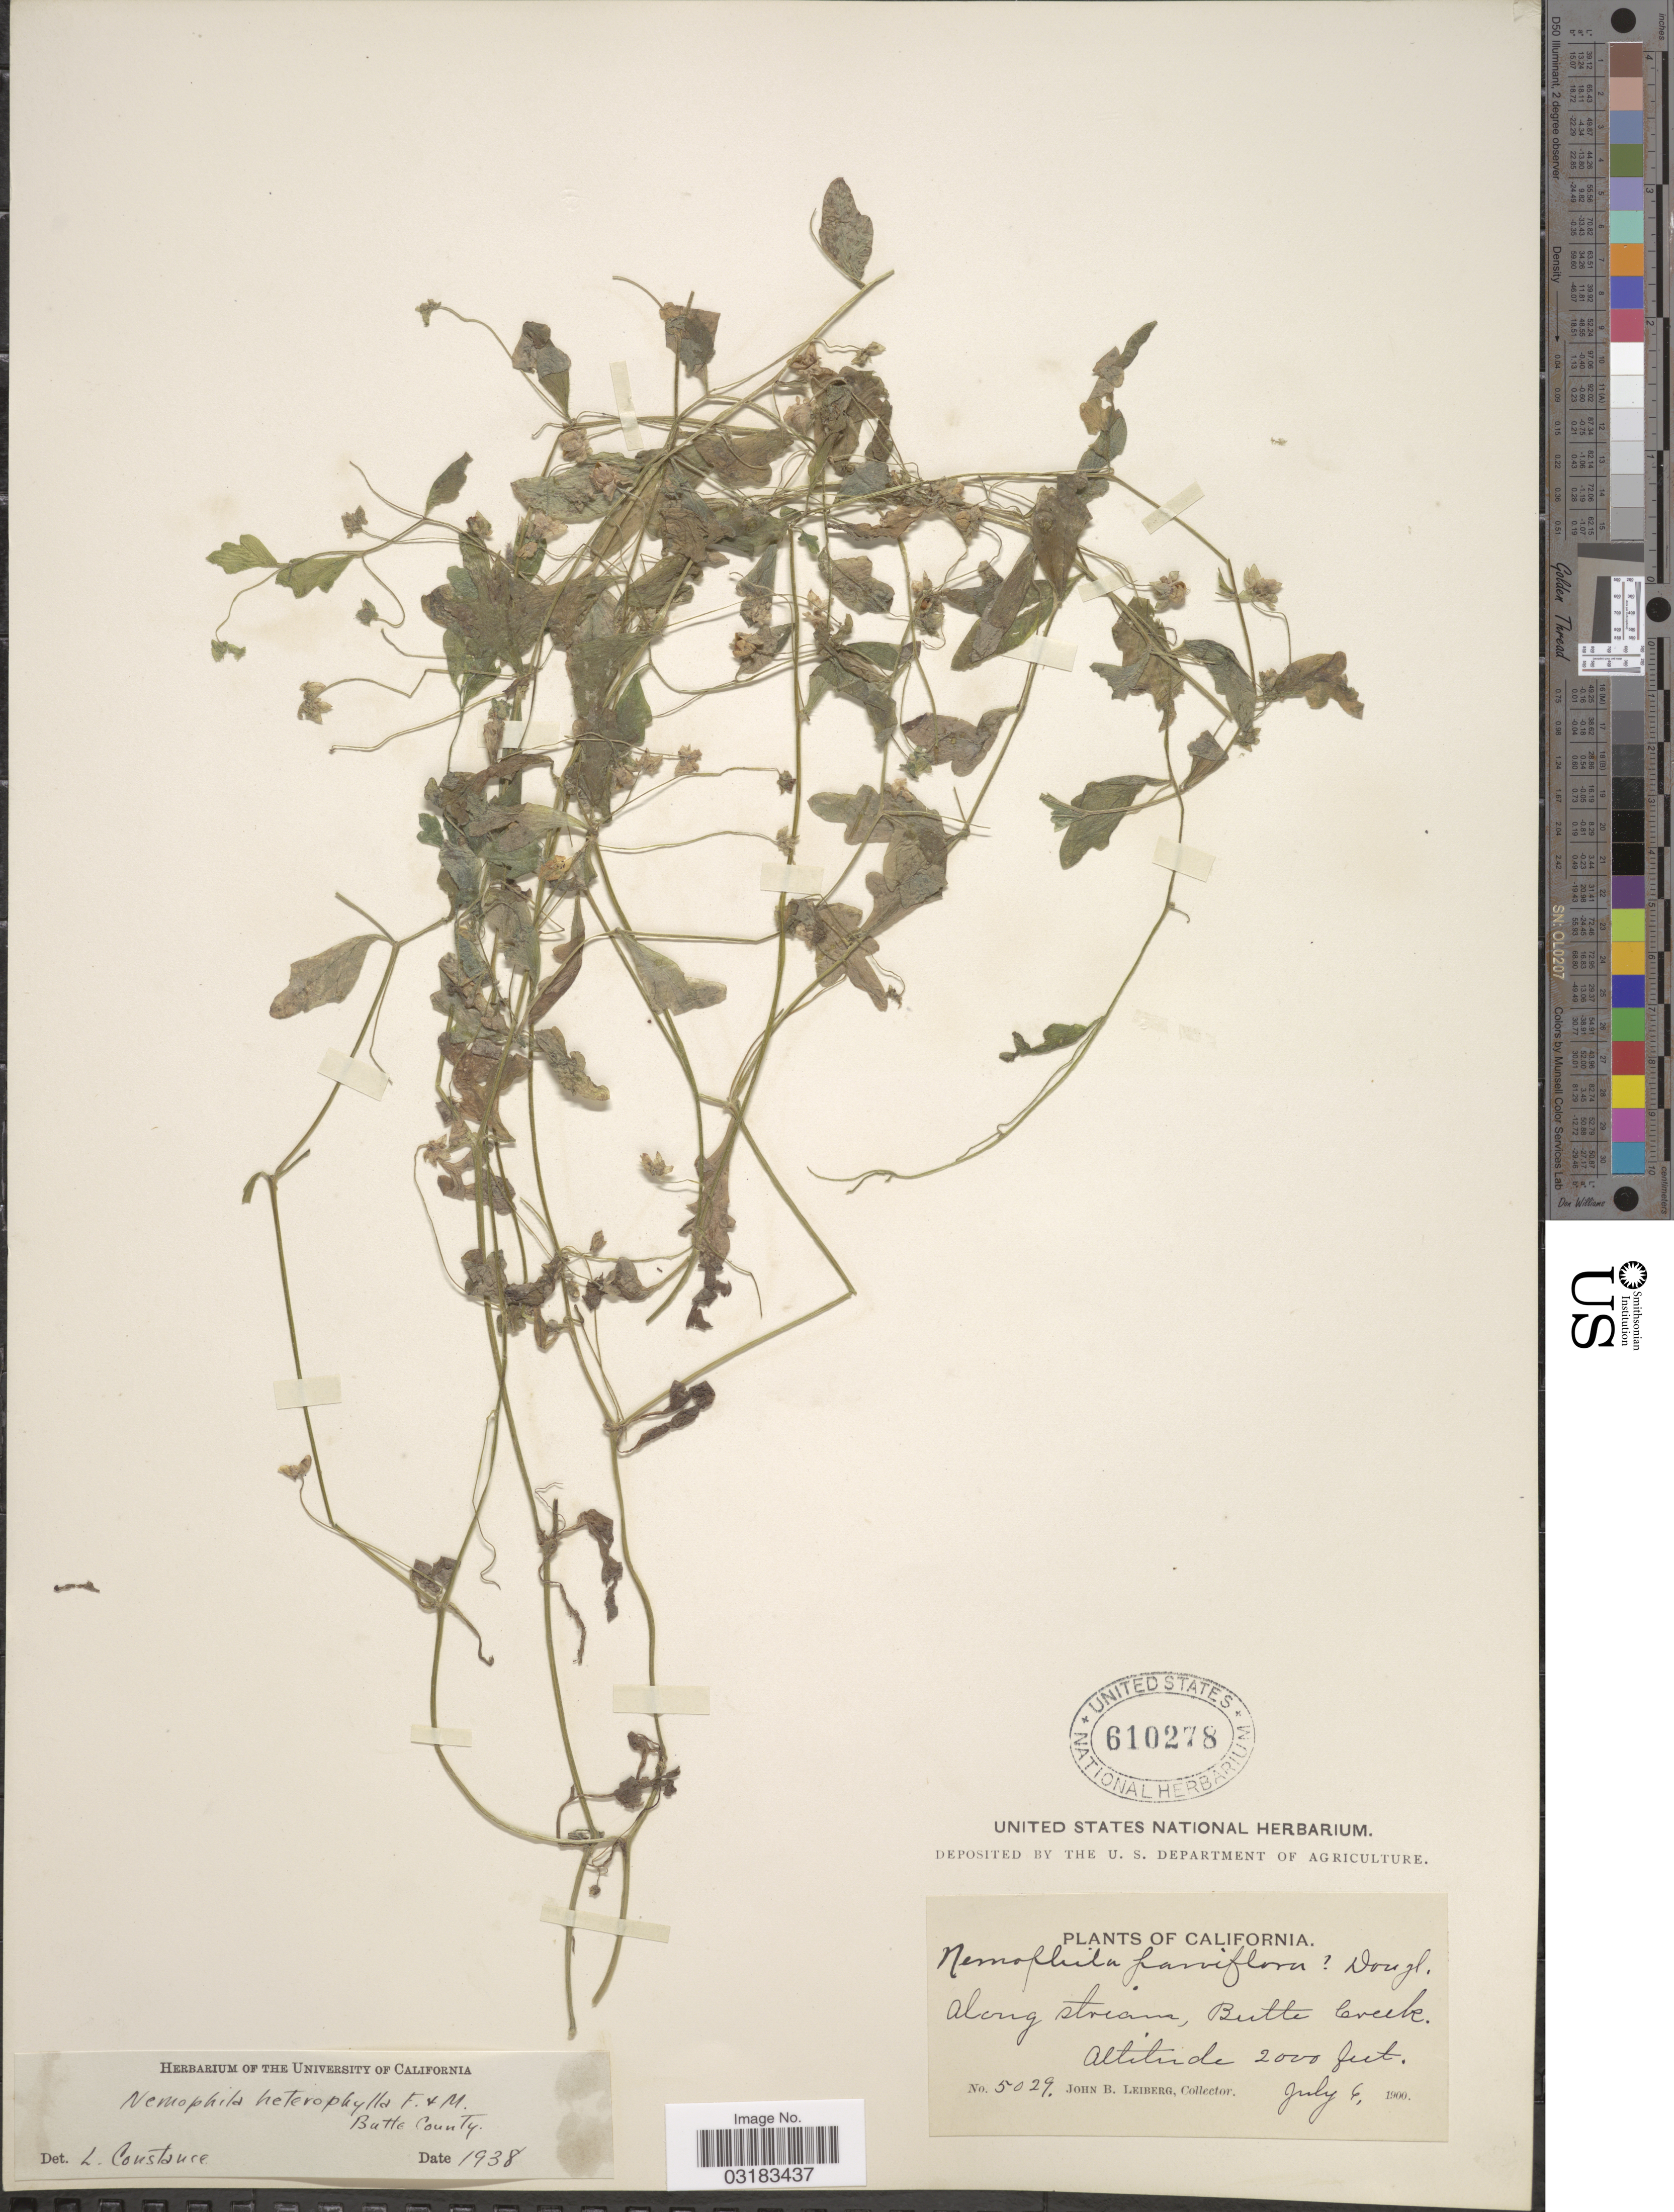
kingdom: Plantae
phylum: Tracheophyta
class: Magnoliopsida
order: Boraginales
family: Hydrophyllaceae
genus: Nemophila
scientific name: Nemophila heterophylla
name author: Fisch. & C.A. Mey.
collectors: J. B. Leiberg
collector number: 5029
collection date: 1900-07-06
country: United States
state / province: California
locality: Along stream, Butte Creek.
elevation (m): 610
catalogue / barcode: US 610278